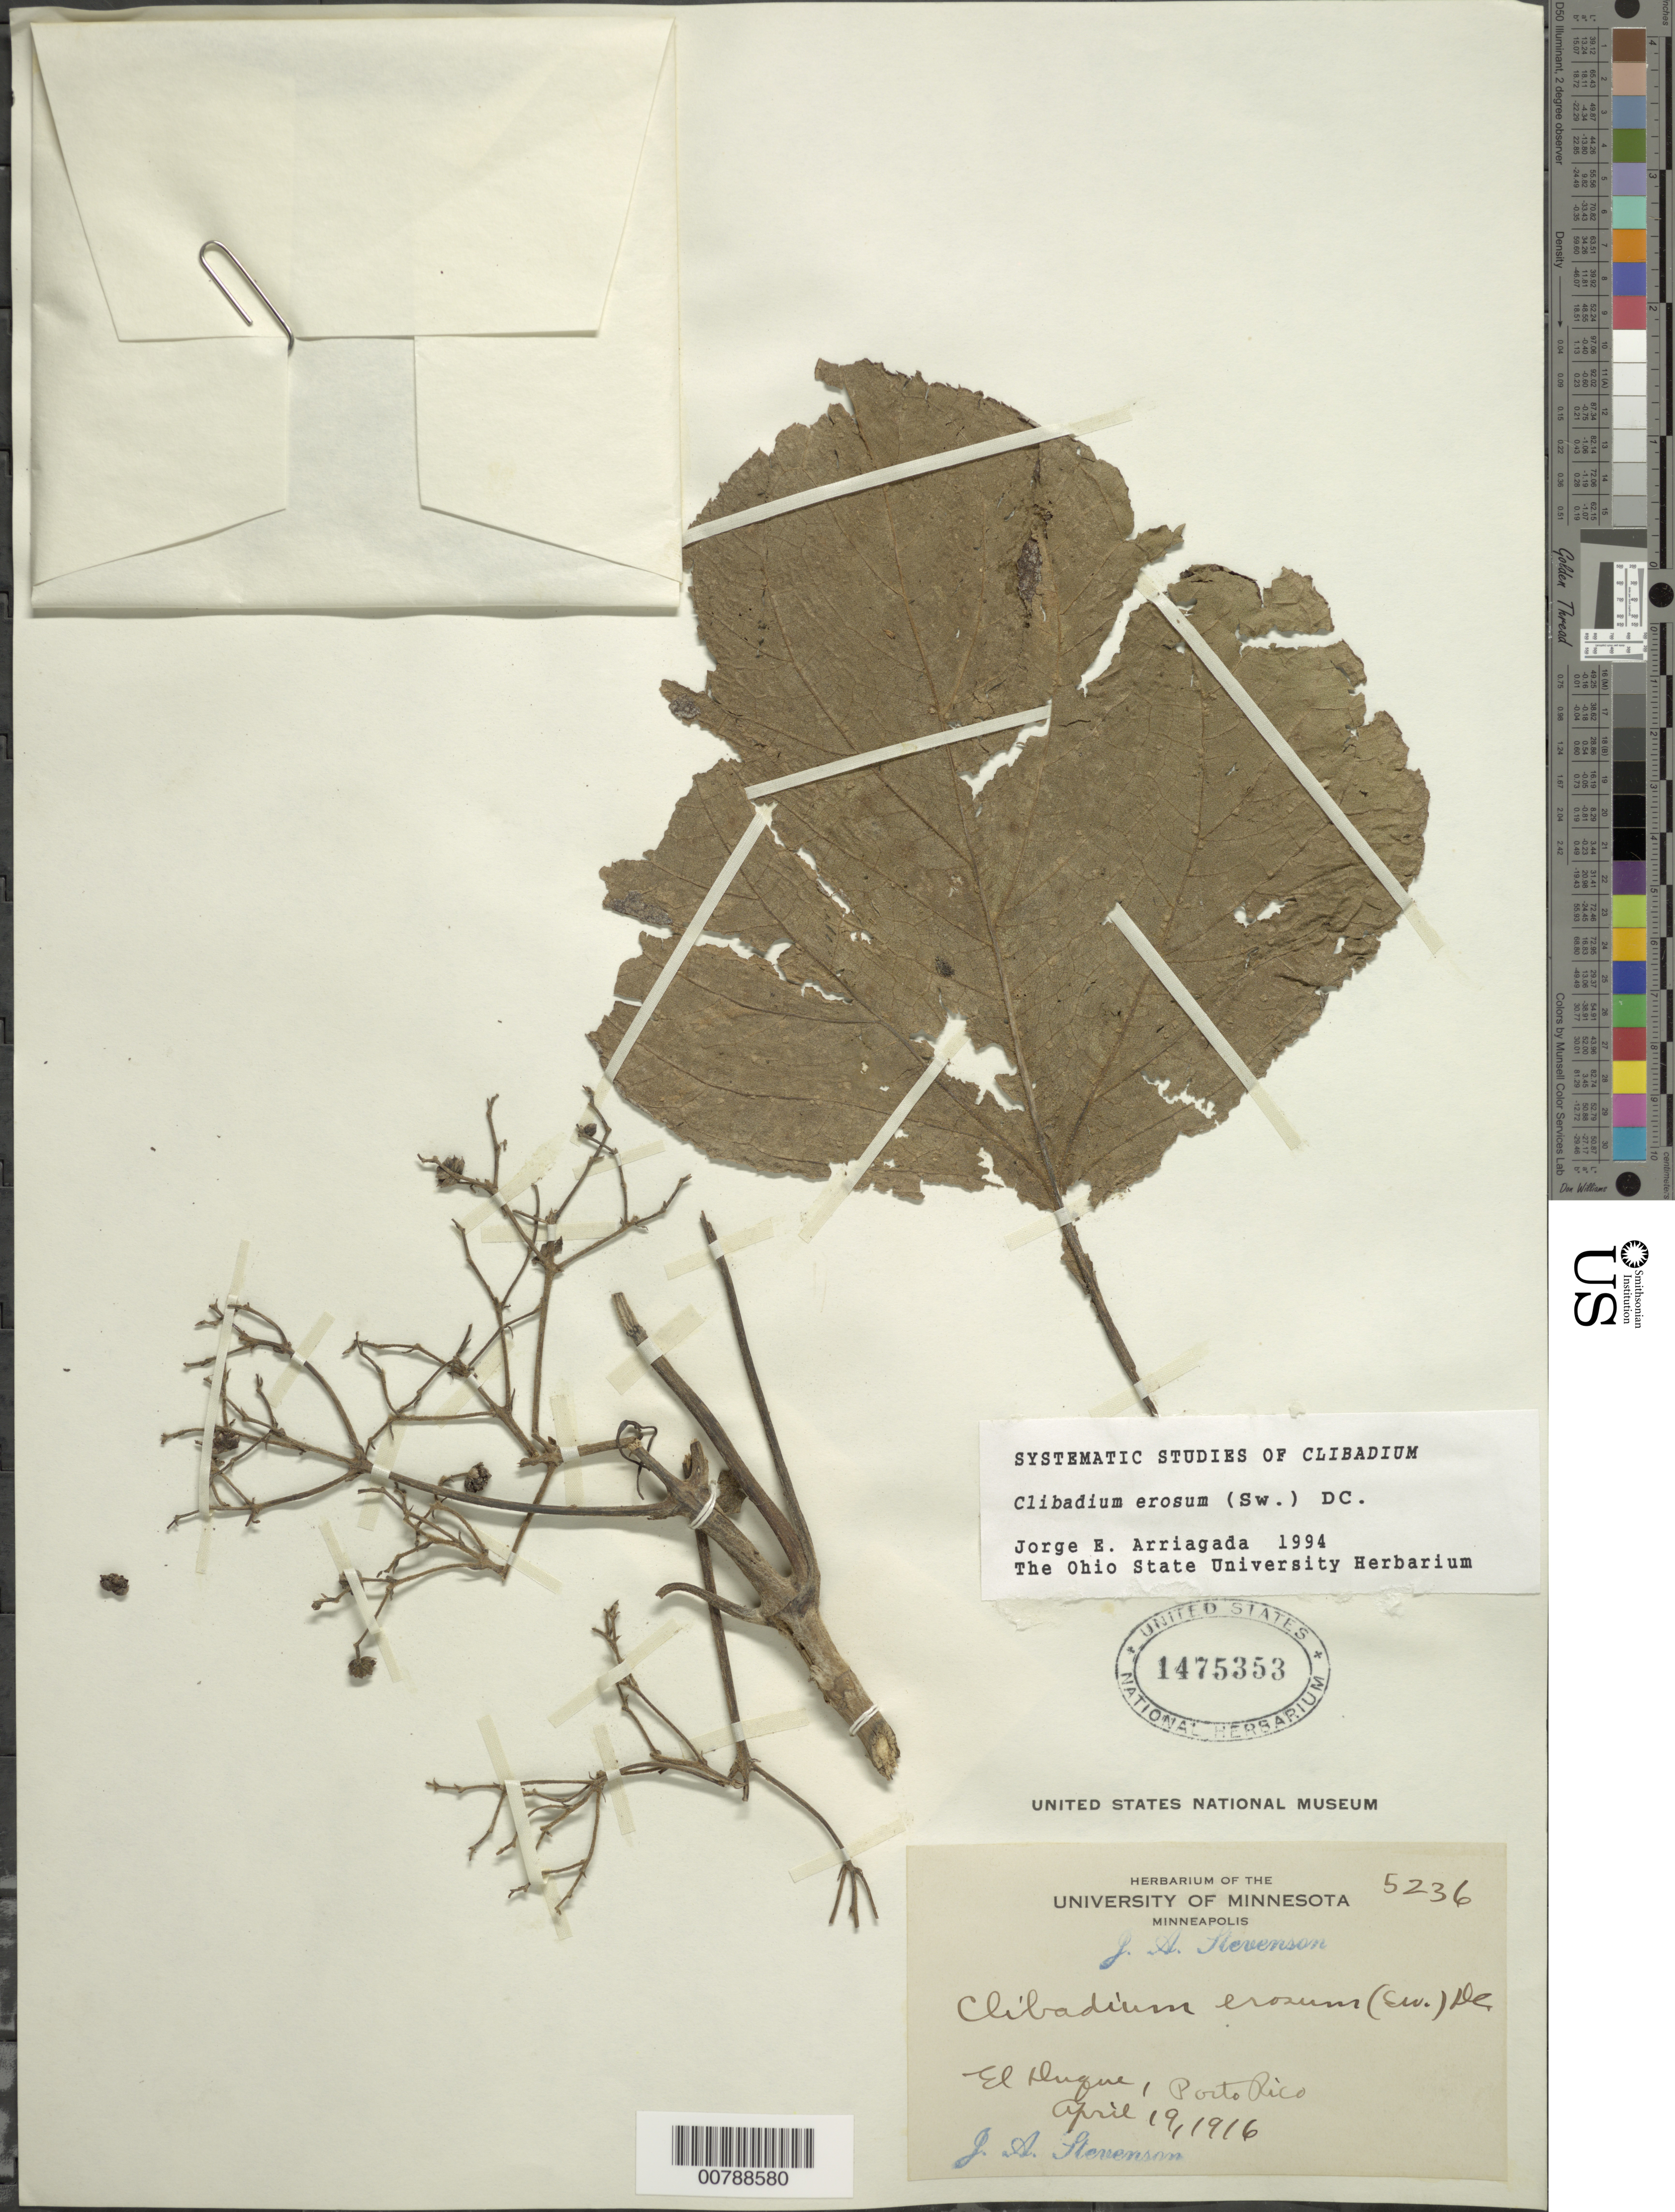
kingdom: Plantae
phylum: Tracheophyta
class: Magnoliopsida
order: Asterales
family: Asteraceae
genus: Clibadium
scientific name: Clibadium erosum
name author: (Sw.) DC.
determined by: Arriagada, J. E.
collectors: J. Stevenson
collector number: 5236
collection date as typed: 19 Apr 1916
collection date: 1916-04-19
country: Puerto Rico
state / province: Ponce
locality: El Duque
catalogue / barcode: US 1475353